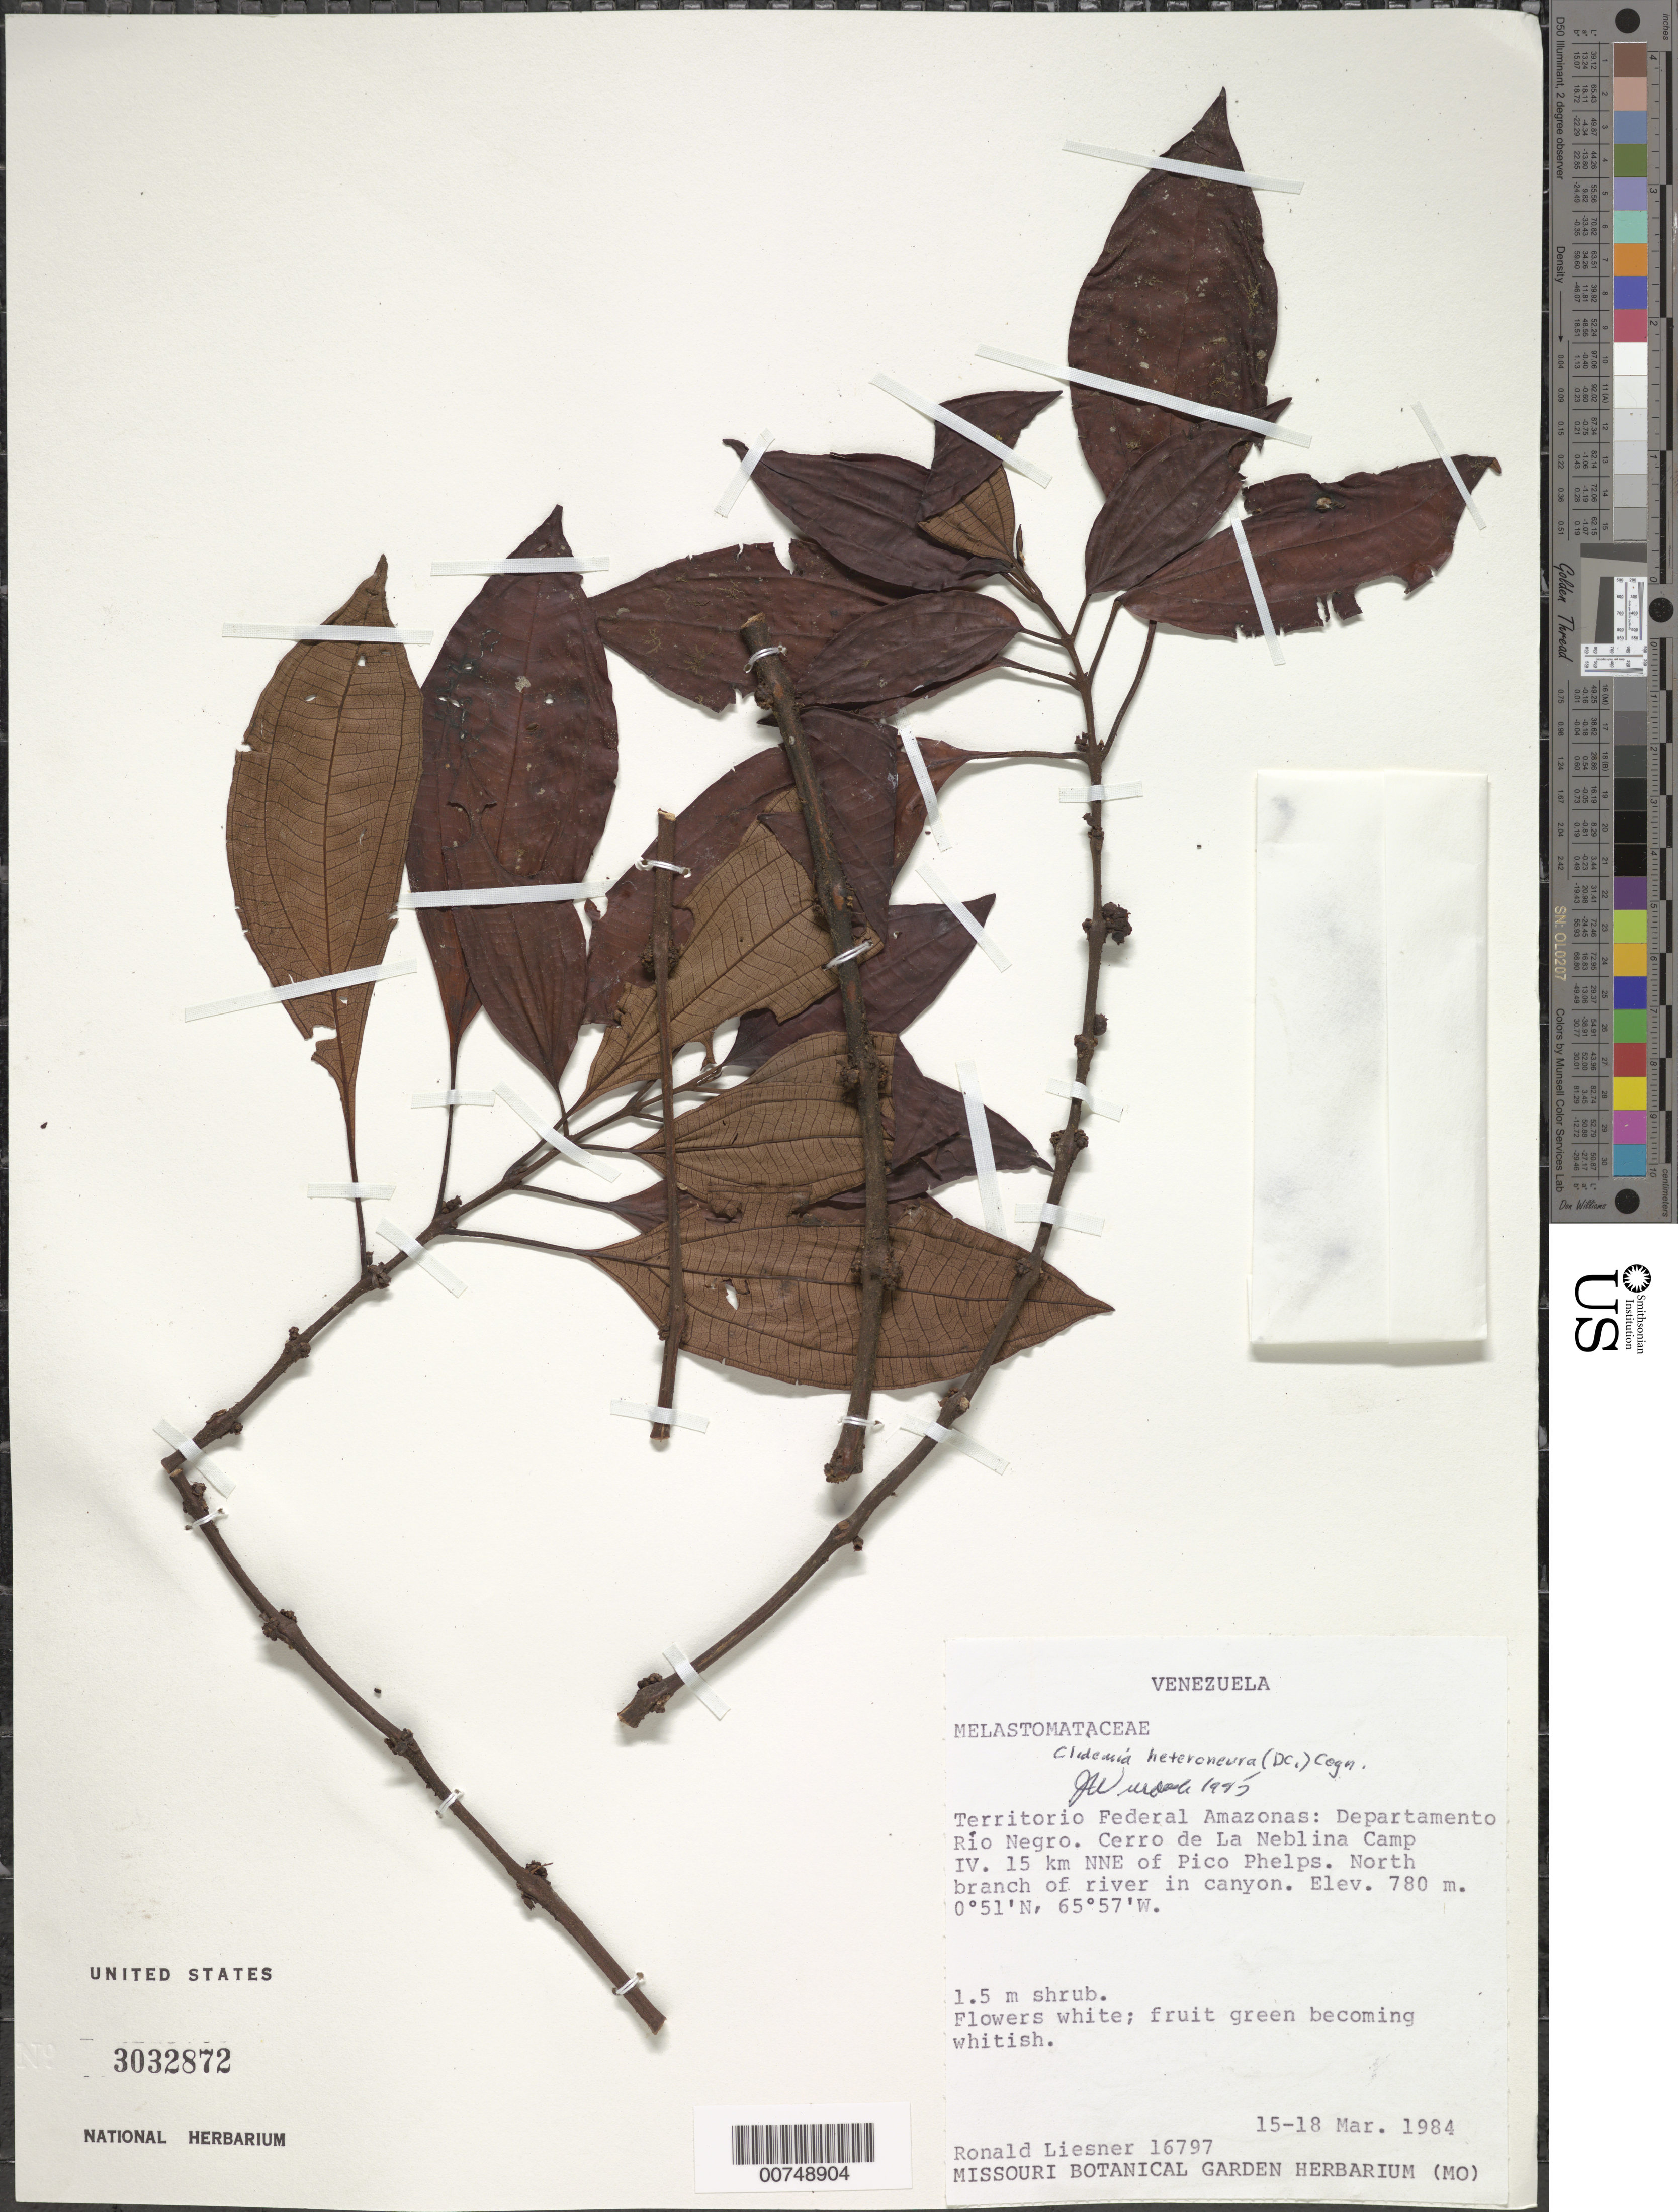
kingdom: Plantae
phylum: Tracheophyta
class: Magnoliopsida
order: Myrtales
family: Melastomataceae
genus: Clidemia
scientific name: Clidemia heteroneura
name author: (DC.) Cogn.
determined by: Wurdack, John J., (US), US (UNITED STATES)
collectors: R. L. Liesner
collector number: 16797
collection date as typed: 15-Mar-84 to 18-Mar-84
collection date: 1984-03-15/1984-03-18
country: Venezuela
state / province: Amazonas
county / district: Río Negro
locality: Cerro de La Neblina Camp IV, 15 km NNE of Pico Phelps; north branch of river in canyon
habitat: Along river in canyon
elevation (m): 780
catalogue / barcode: US 3032872